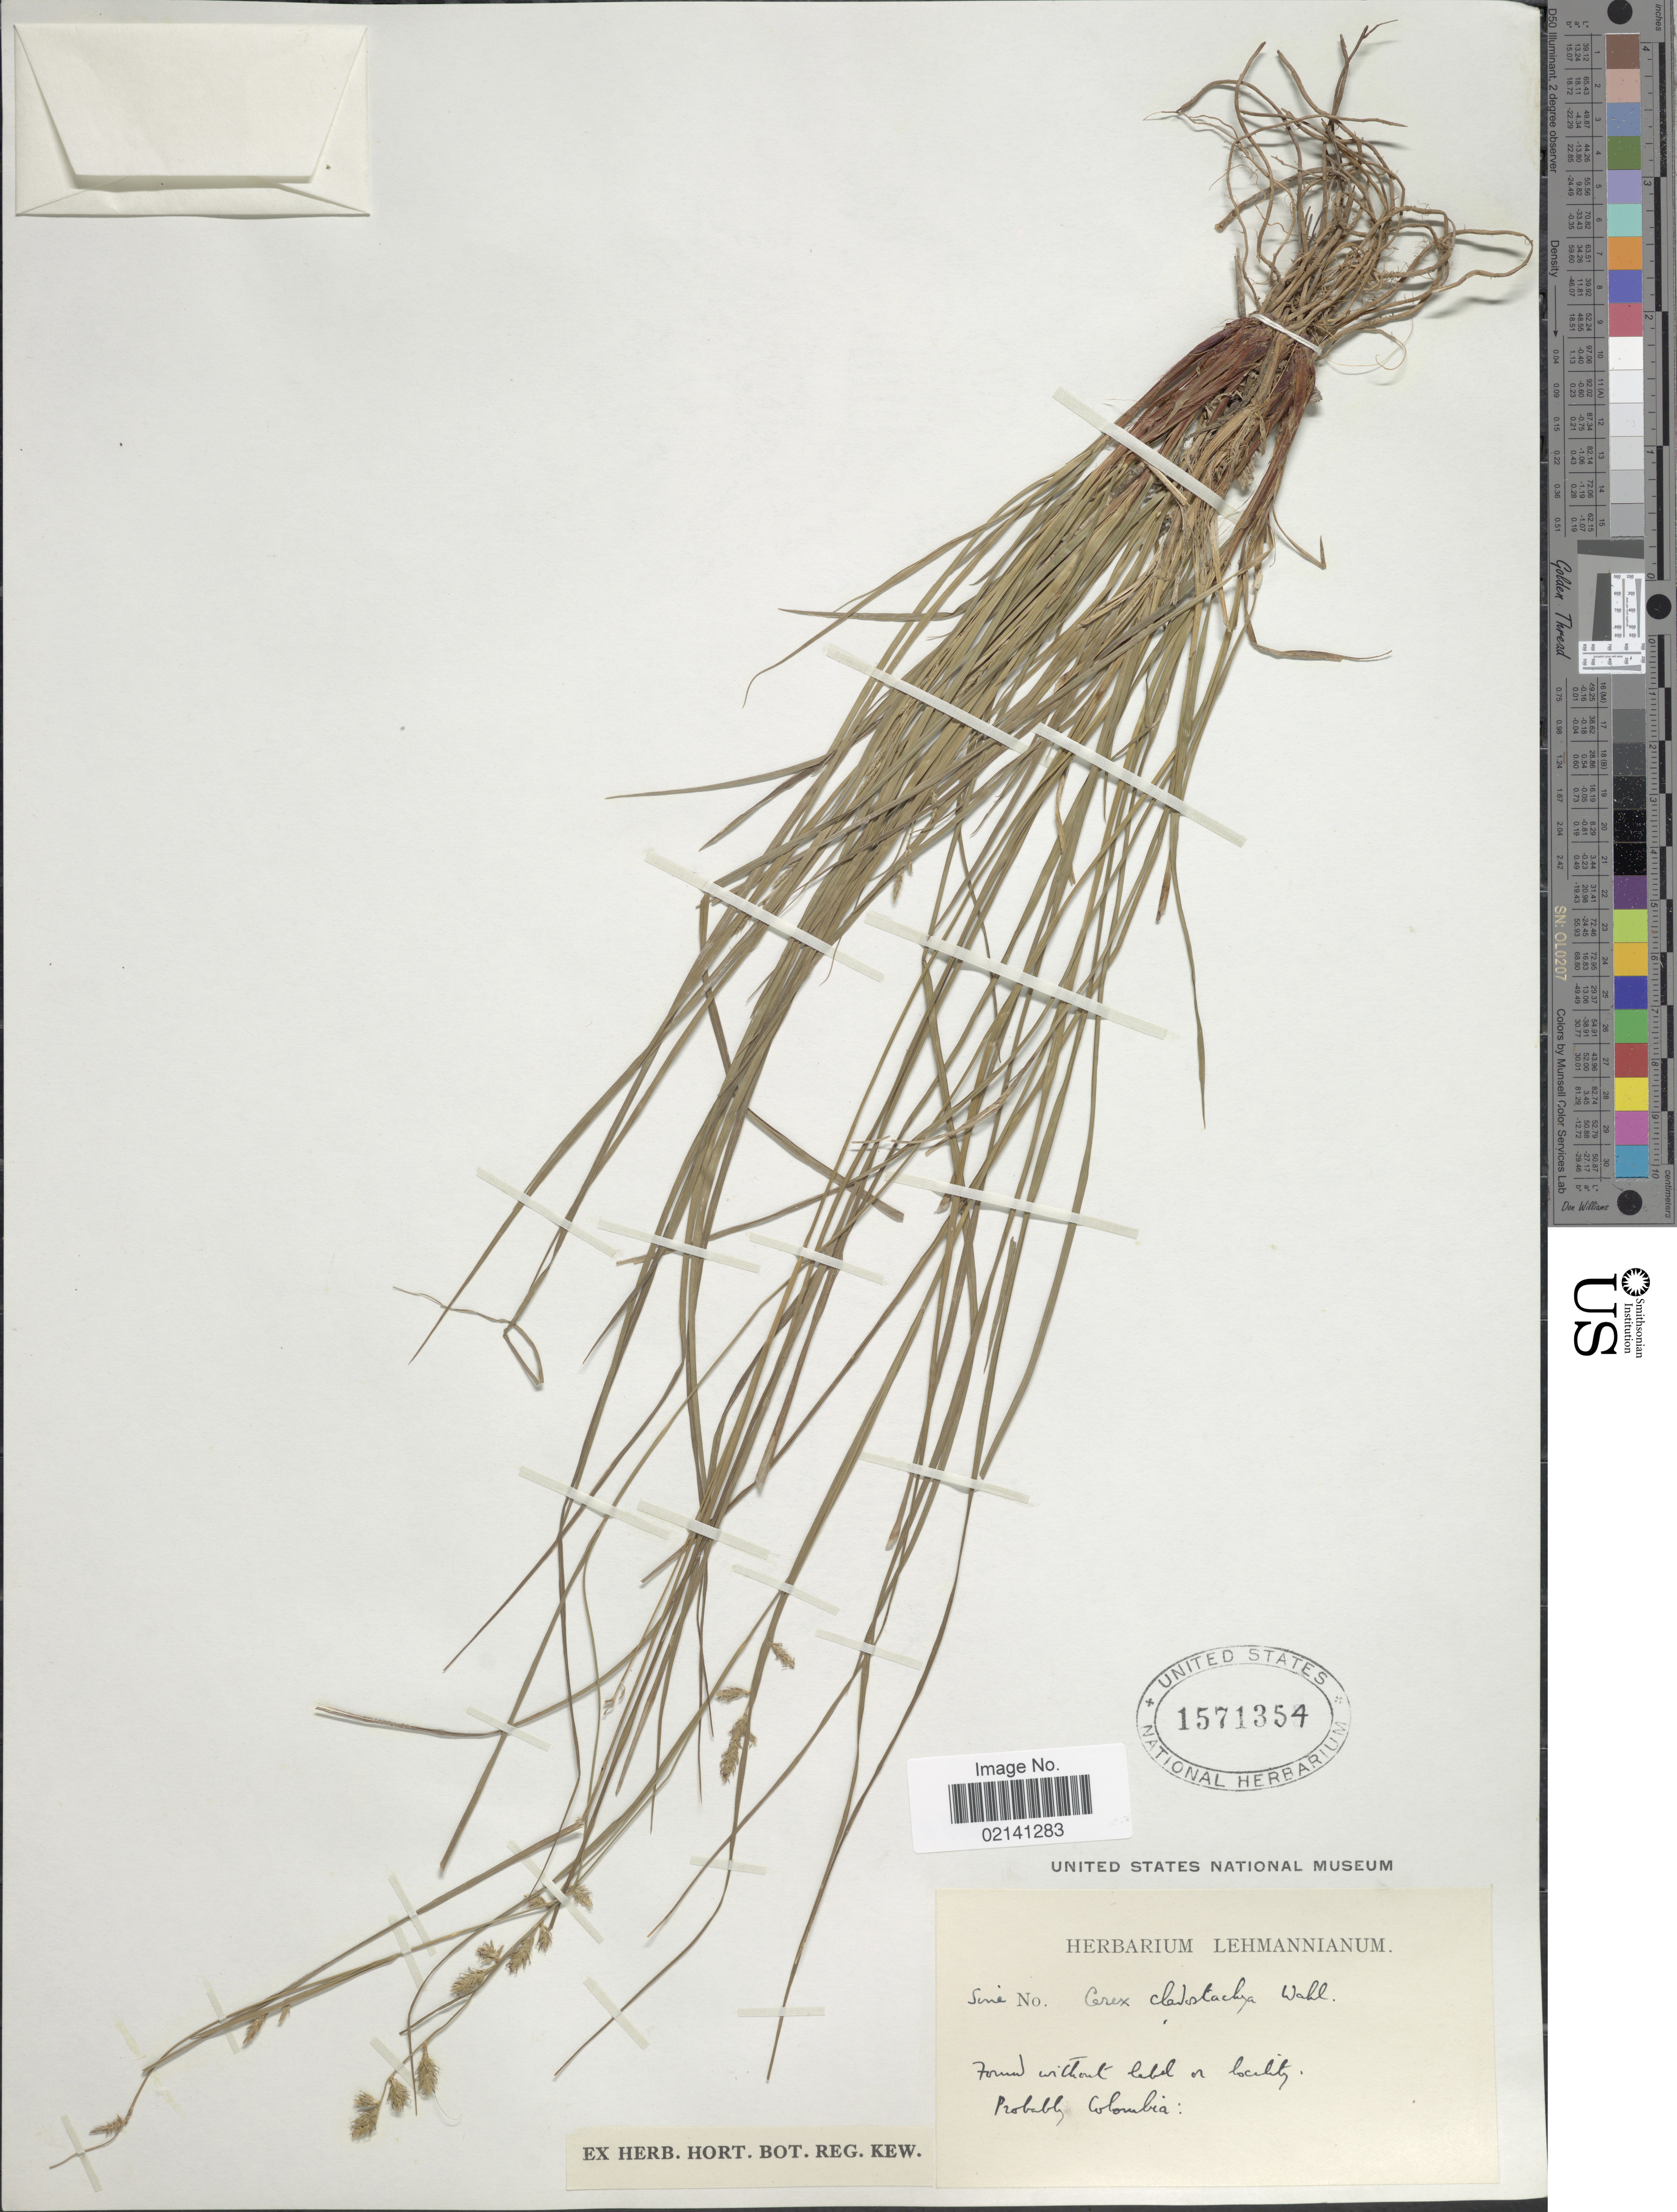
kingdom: Plantae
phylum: Tracheophyta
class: Liliopsida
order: Poales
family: Cyperaceae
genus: Carex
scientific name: Carex polystachya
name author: Sw. ex Wahlenb.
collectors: ex herb. Lehmannianum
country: Colombia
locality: Probably Columbia.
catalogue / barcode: US 1571354